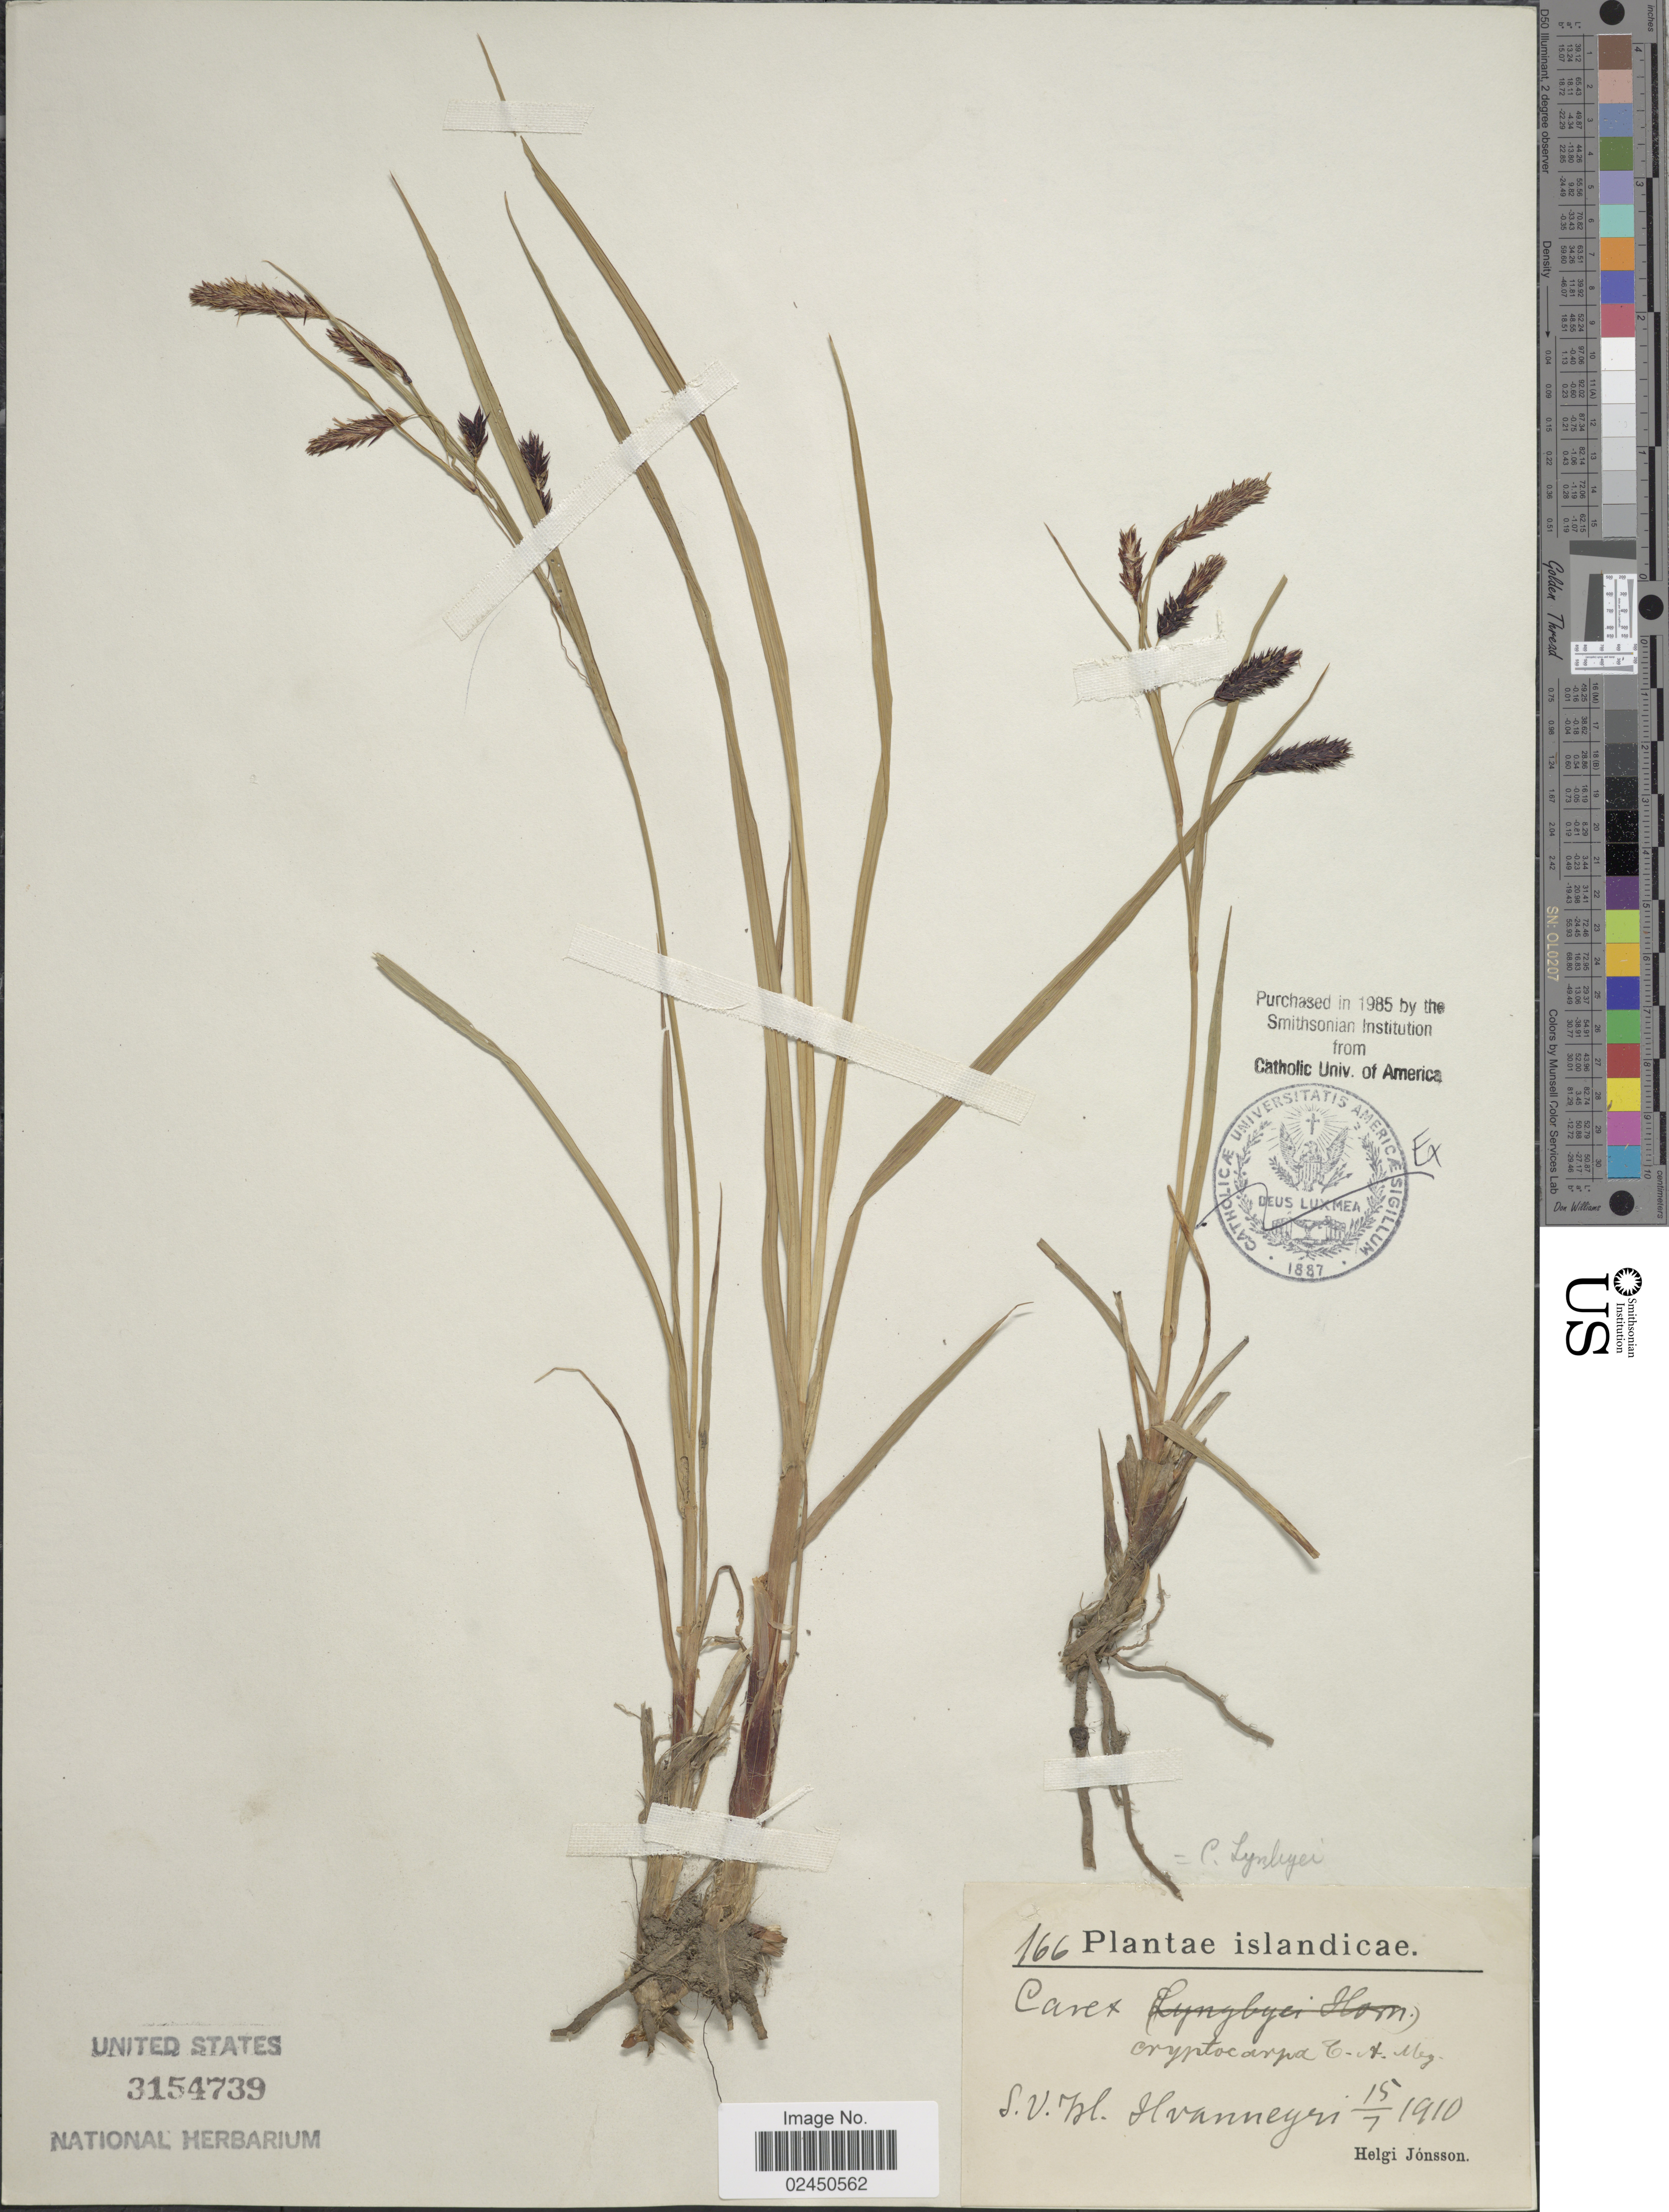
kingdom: Plantae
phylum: Tracheophyta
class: Liliopsida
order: Poales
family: Cyperaceae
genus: Carex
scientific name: Carex lyngbyei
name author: Hornem.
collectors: H. Jónsson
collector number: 166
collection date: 1910-07-15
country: Iceland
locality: Islandicae. S.V.Isl. Ilvanneyri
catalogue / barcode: US 3154739